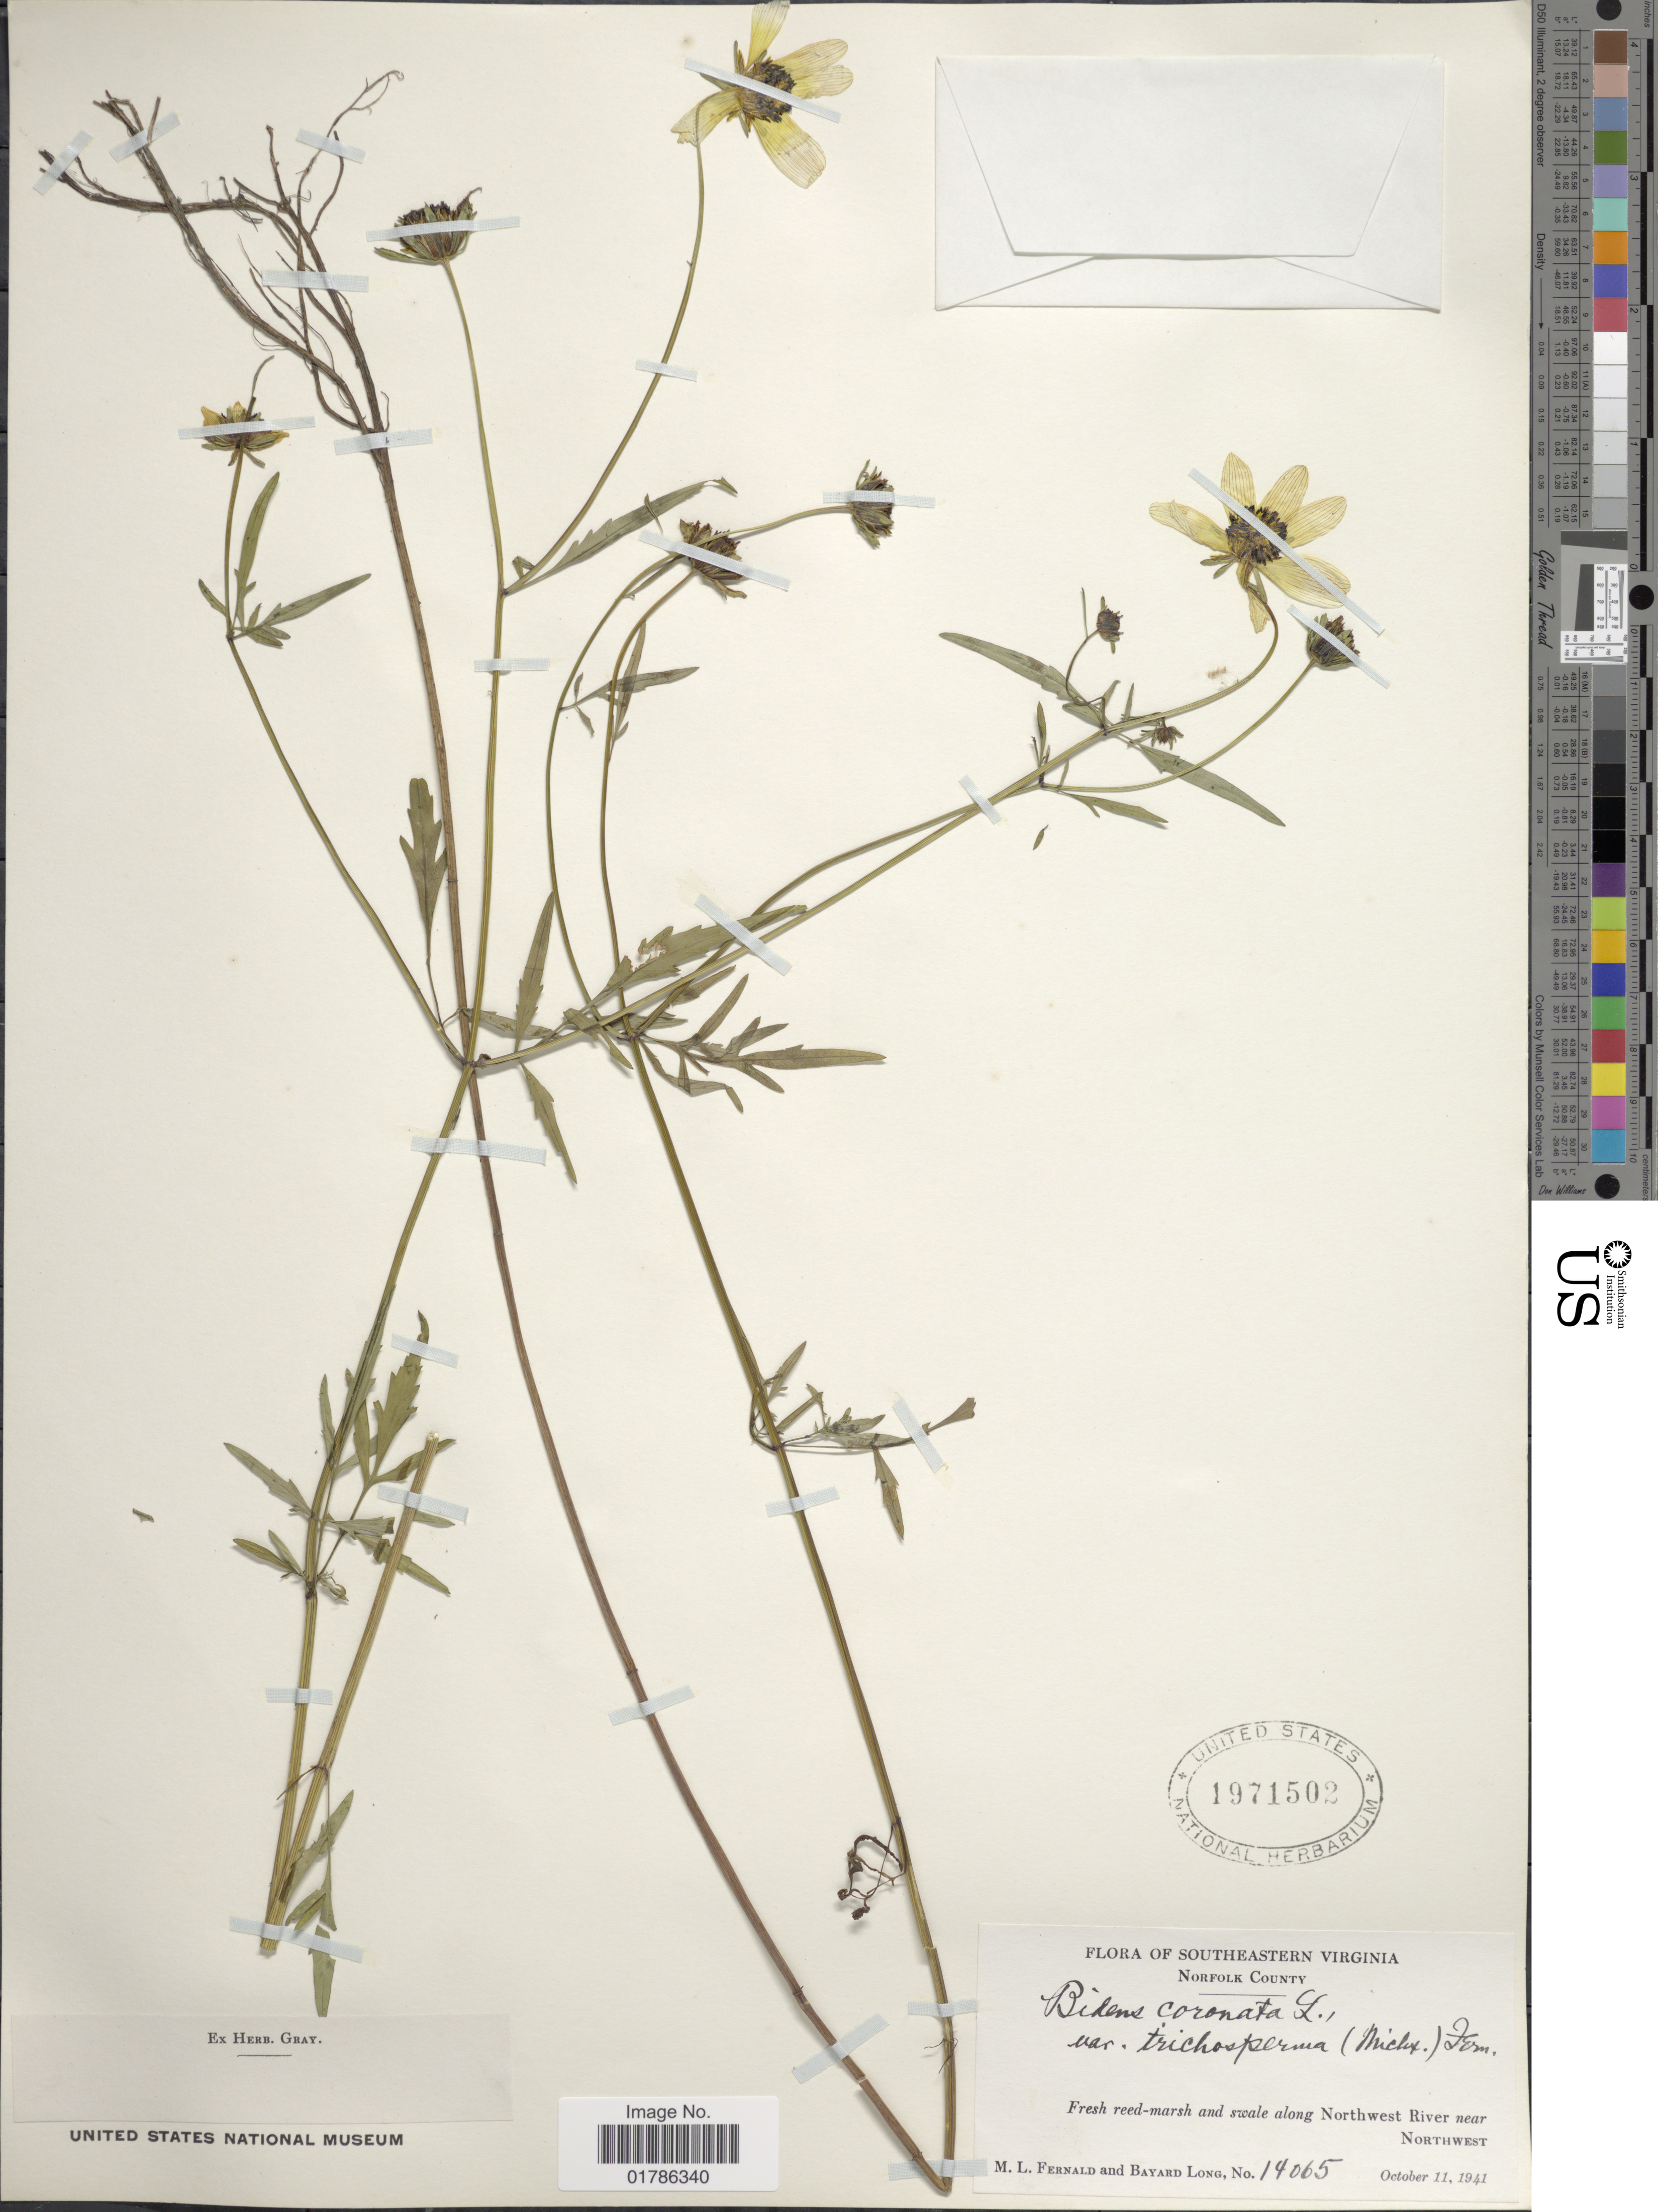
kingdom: Plantae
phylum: Tracheophyta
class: Magnoliopsida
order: Asterales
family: Asteraceae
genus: Bidens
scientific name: Bidens coronata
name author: (L.) Britton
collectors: M. L. Fernald & B. Long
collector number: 14065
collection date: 1941-10-11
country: United States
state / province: Virginia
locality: Southeastern Virginia, along Northwest River near Northwest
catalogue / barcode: US 1971502